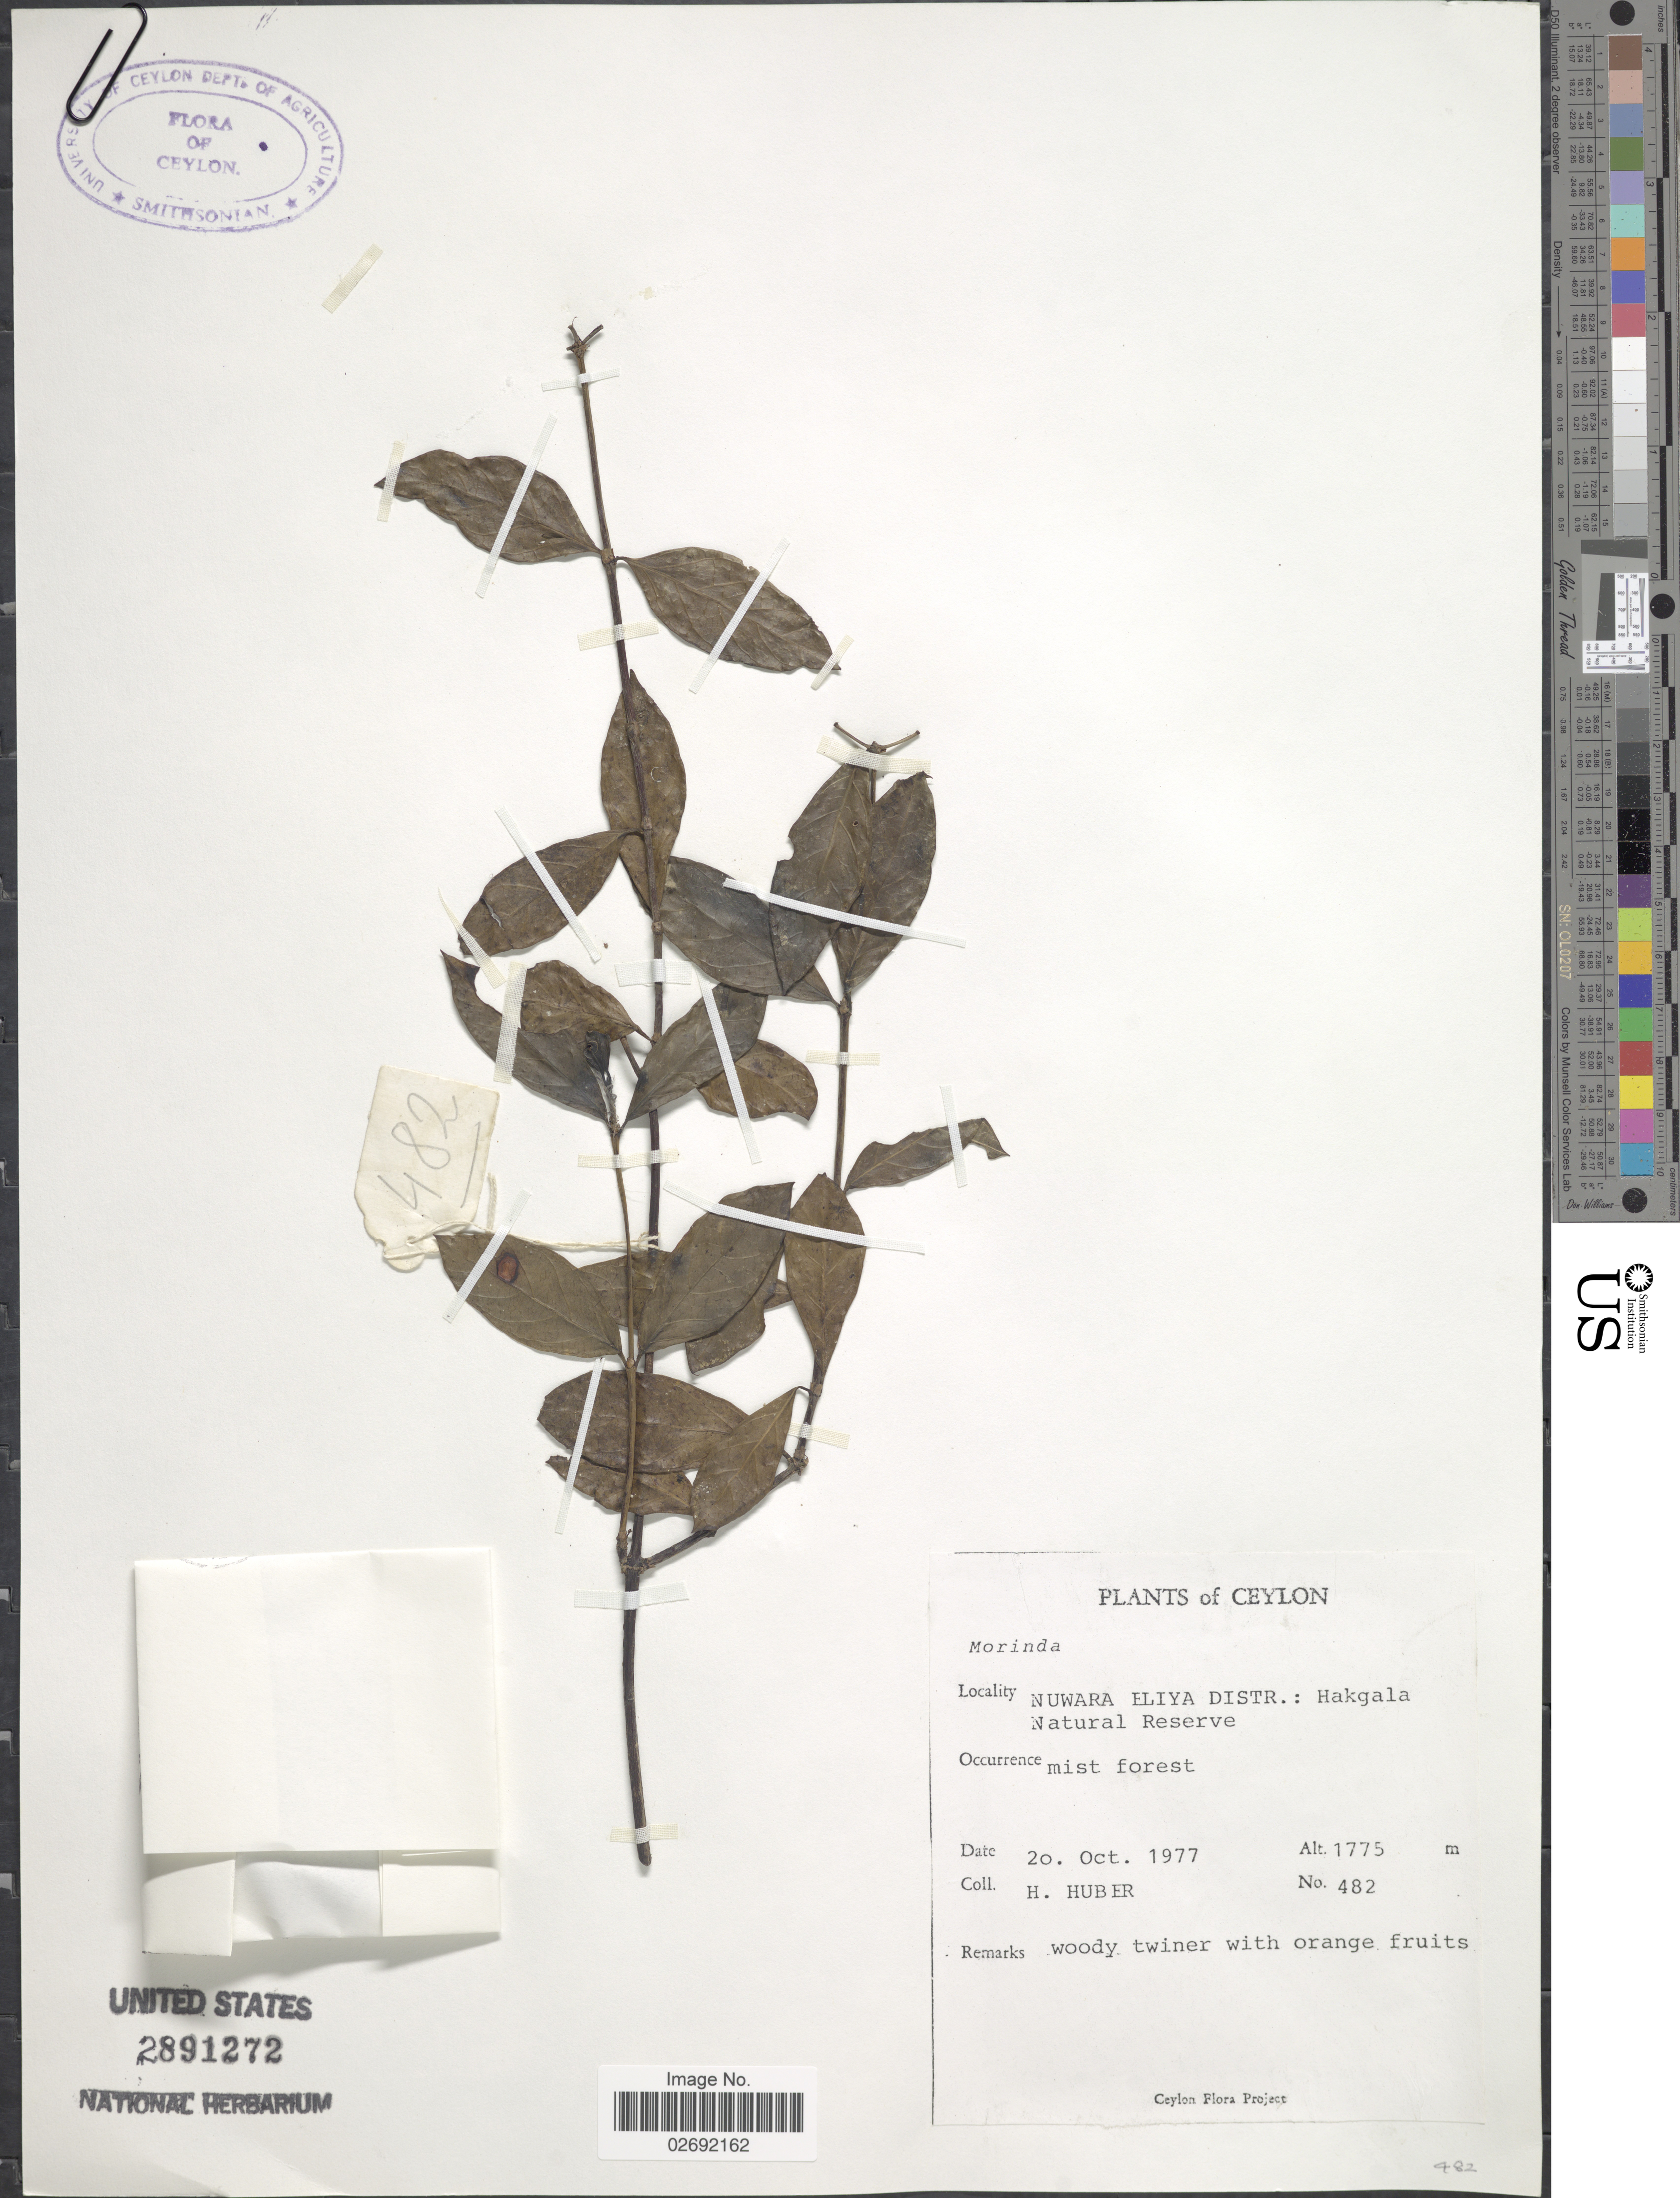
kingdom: Plantae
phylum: Tracheophyta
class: Magnoliopsida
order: Gentianales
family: Rubiaceae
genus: Morinda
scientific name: Morinda sp.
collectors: H. Huber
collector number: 482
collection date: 1977-10-20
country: Sri Lanka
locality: Ceylon, Nuwara Eliya Dist: Hakgala Natural Reserve, mist forest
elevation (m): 1775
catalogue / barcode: US 2891272